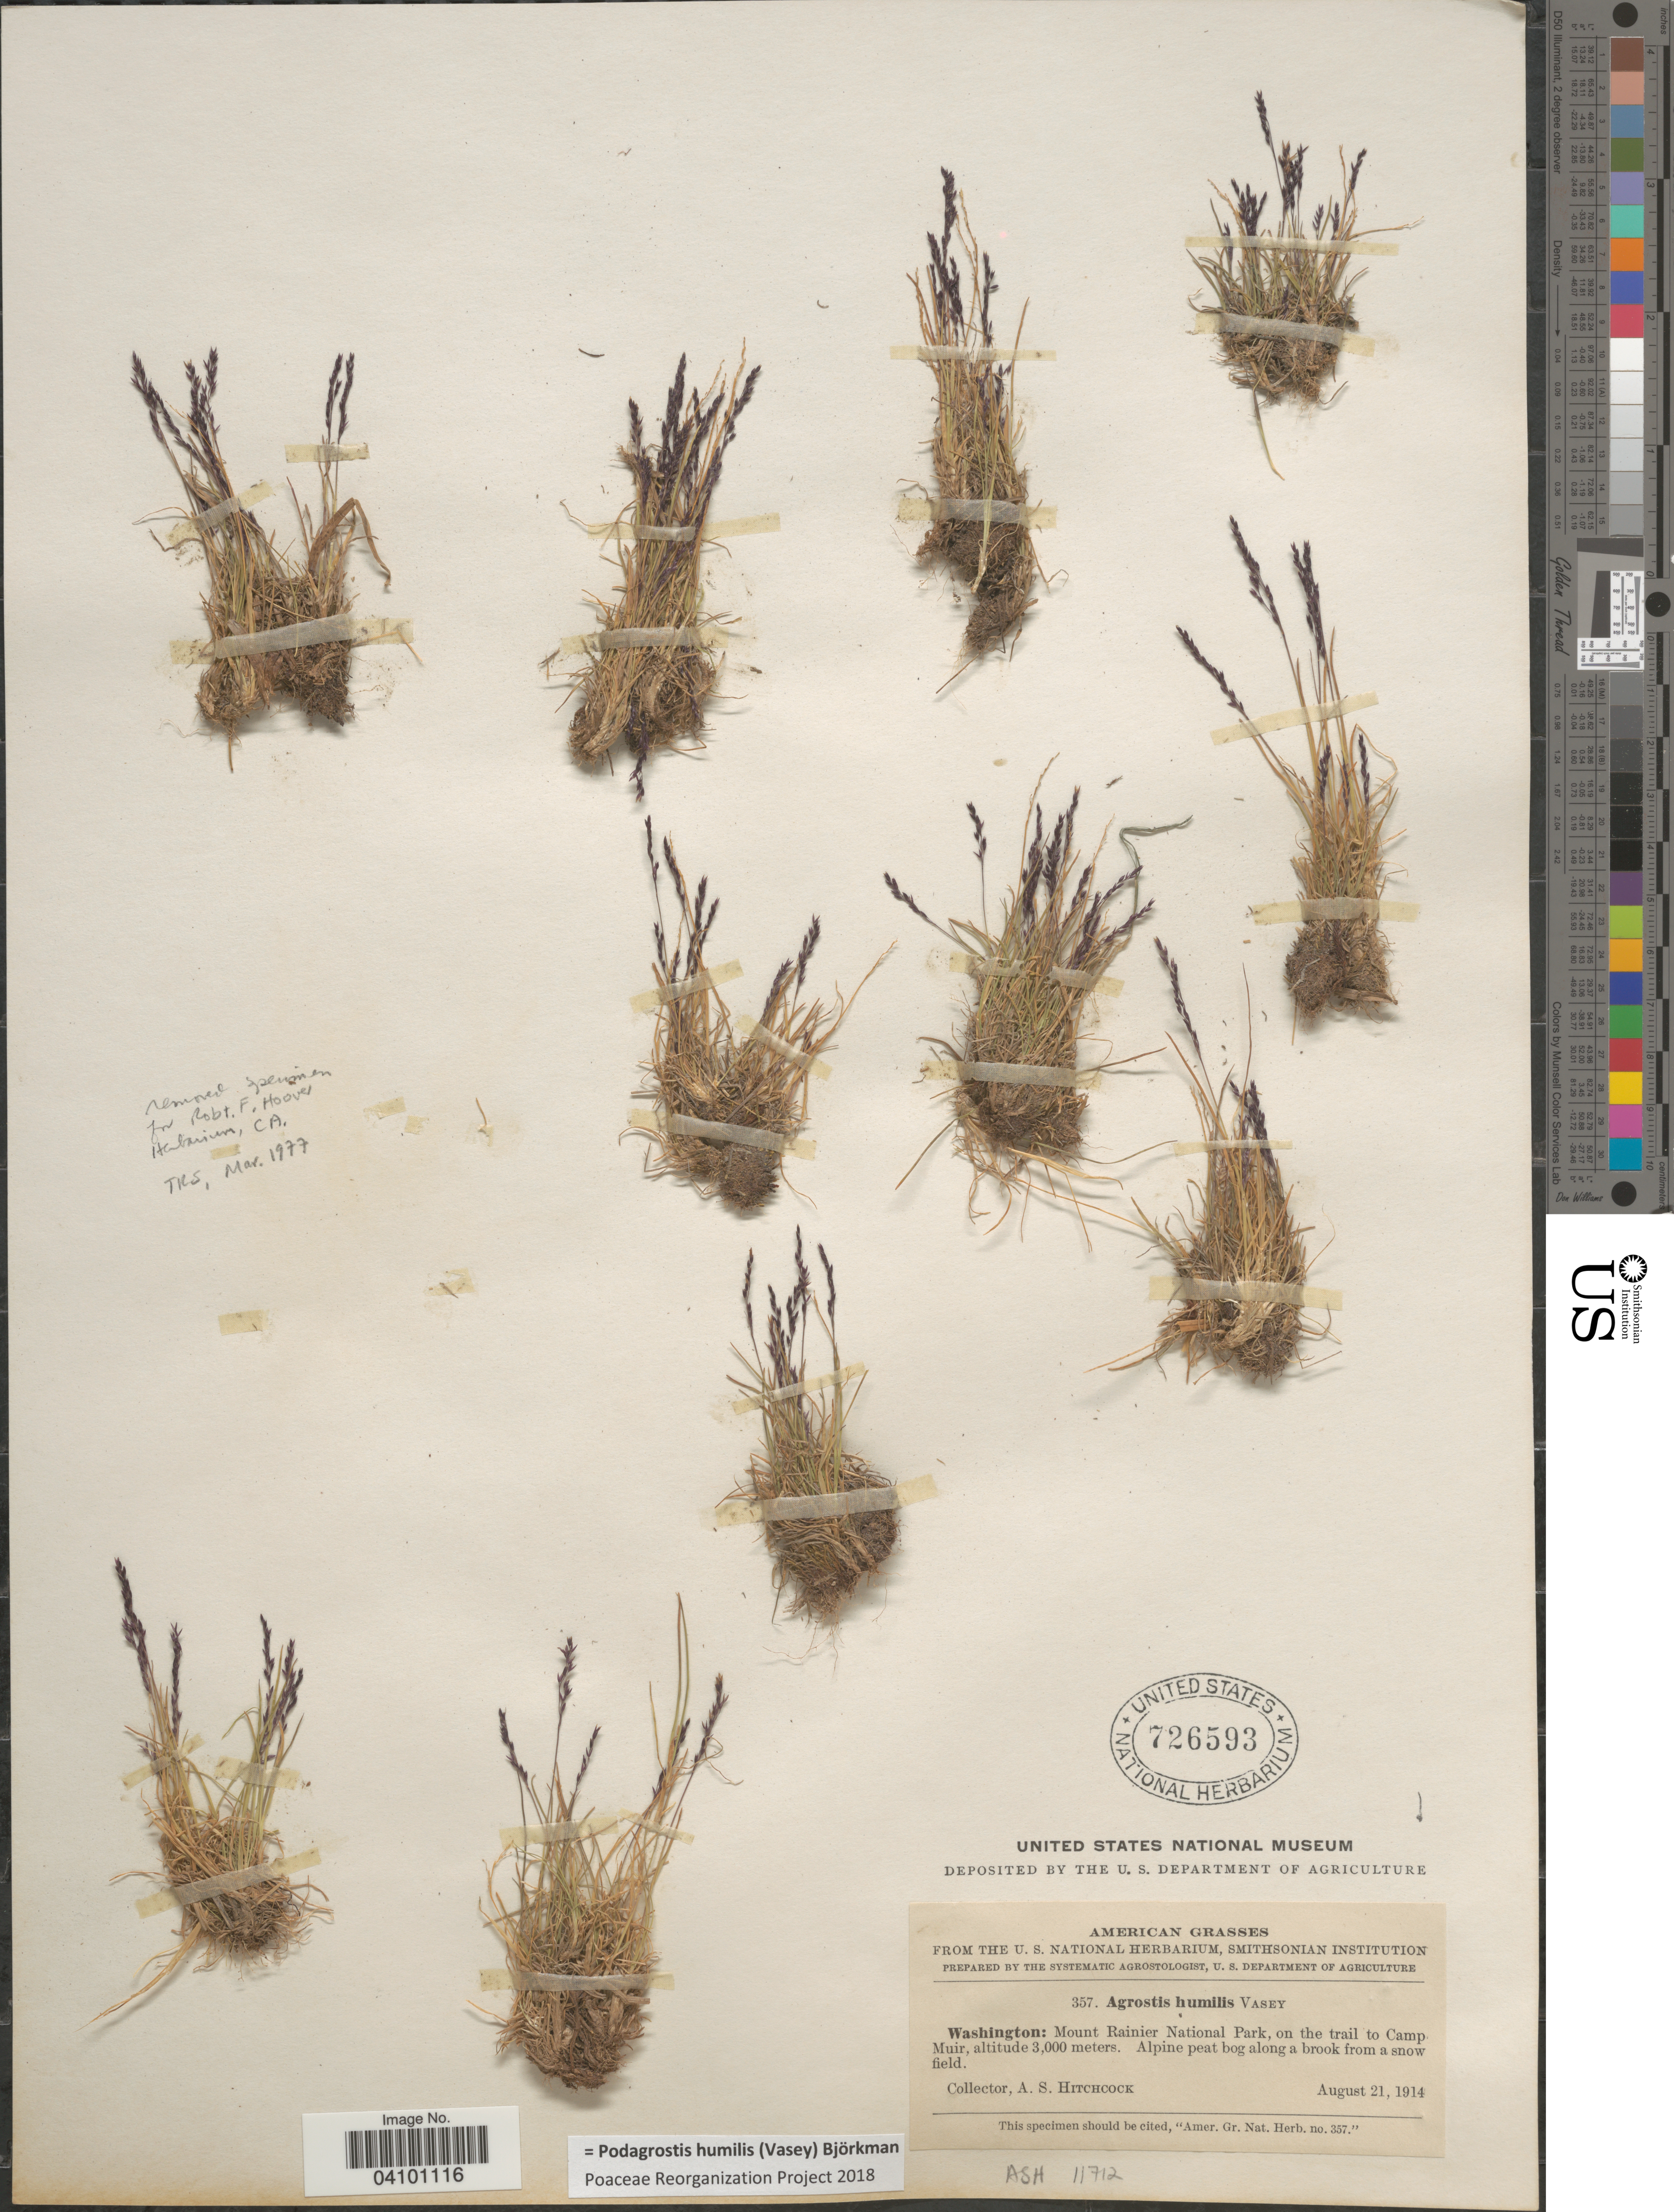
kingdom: Plantae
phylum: Tracheophyta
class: Liliopsida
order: Poales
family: Poaceae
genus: Podagrostis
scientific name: Podagrostis humilis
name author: (Vasey) Björkman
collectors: A. S. Hitchcock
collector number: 357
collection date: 1914-08-21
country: United States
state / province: Washington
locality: Mount Rainier National Park, on the trail to Camp Muir.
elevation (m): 3000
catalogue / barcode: US 726593